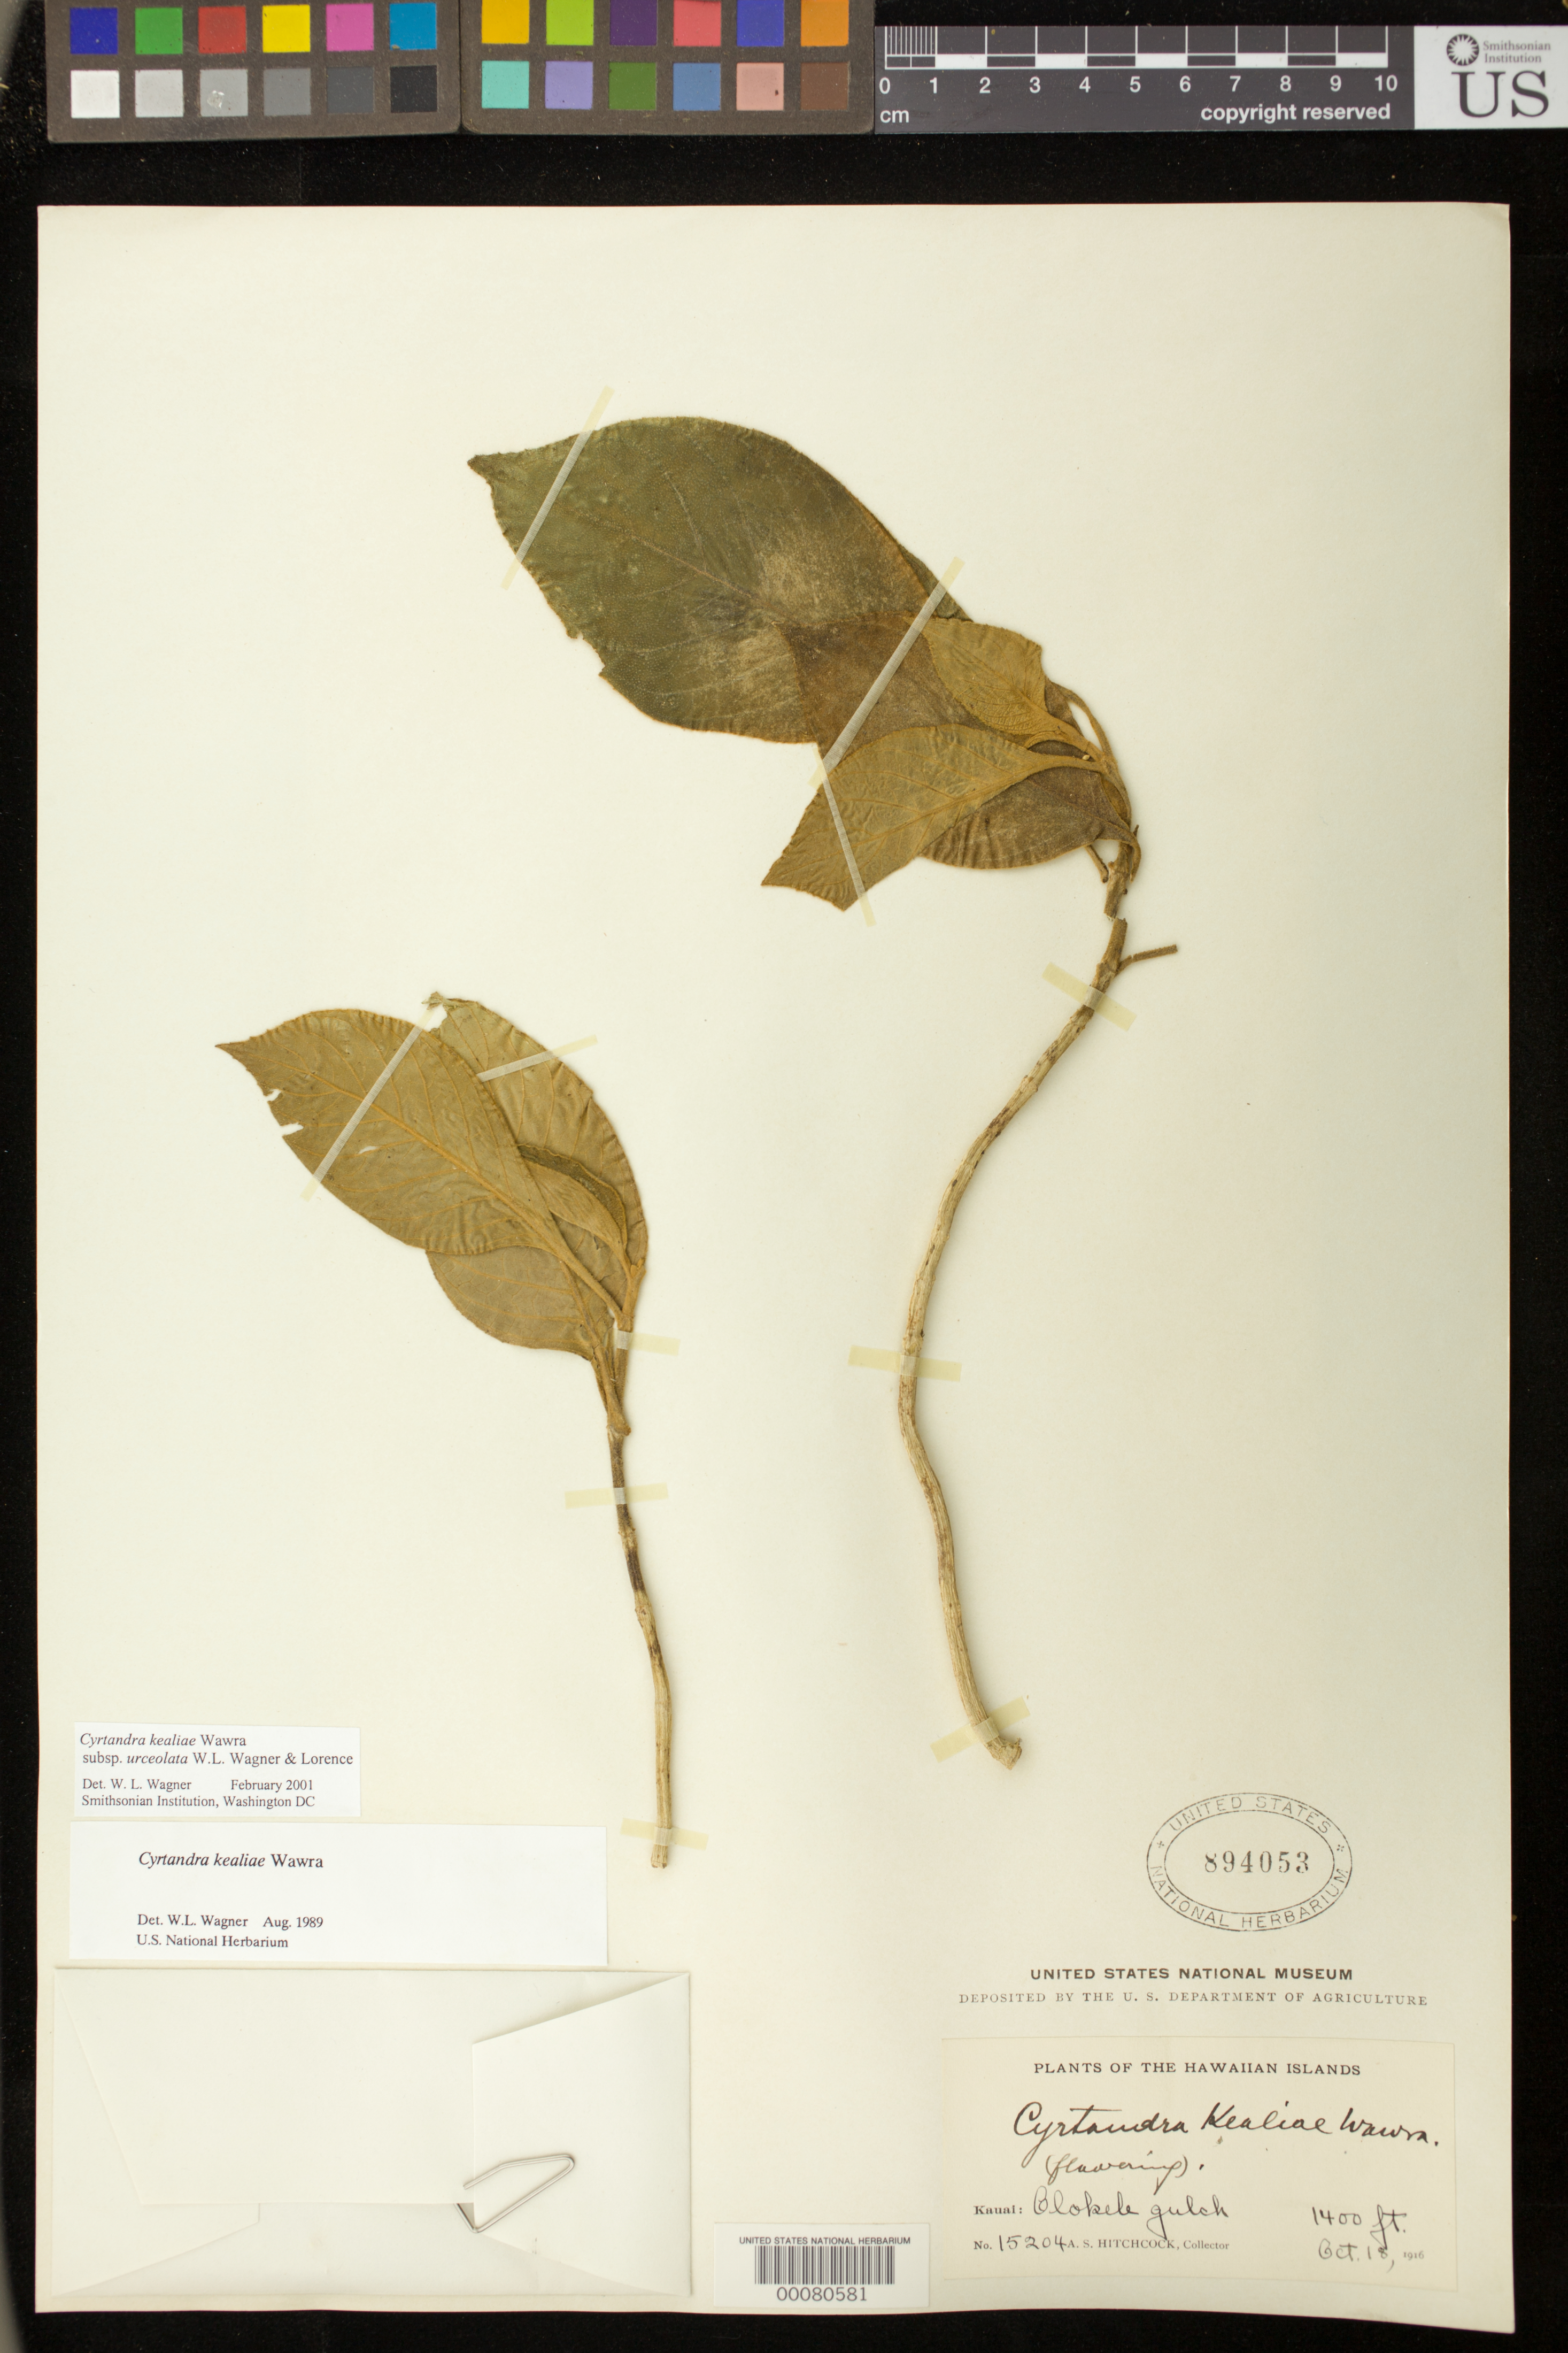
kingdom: Plantae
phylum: Tracheophyta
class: Magnoliopsida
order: Lamiales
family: Gesneriaceae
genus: Cyrtandra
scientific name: Cyrtandra kealiae subsp. urceolata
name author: W.L. Wagner & Lorence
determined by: Wagner, W. L., (BOT), Smithsonian Institution - National Museum of Natural History (UNITED STATES)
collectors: A. S. Hitchcock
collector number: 15204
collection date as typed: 18 Oct 1916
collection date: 1916-10-18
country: United States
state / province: Hawaii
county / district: Kauai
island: Kaua'i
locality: Olokele gulch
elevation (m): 427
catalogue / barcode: US 894053